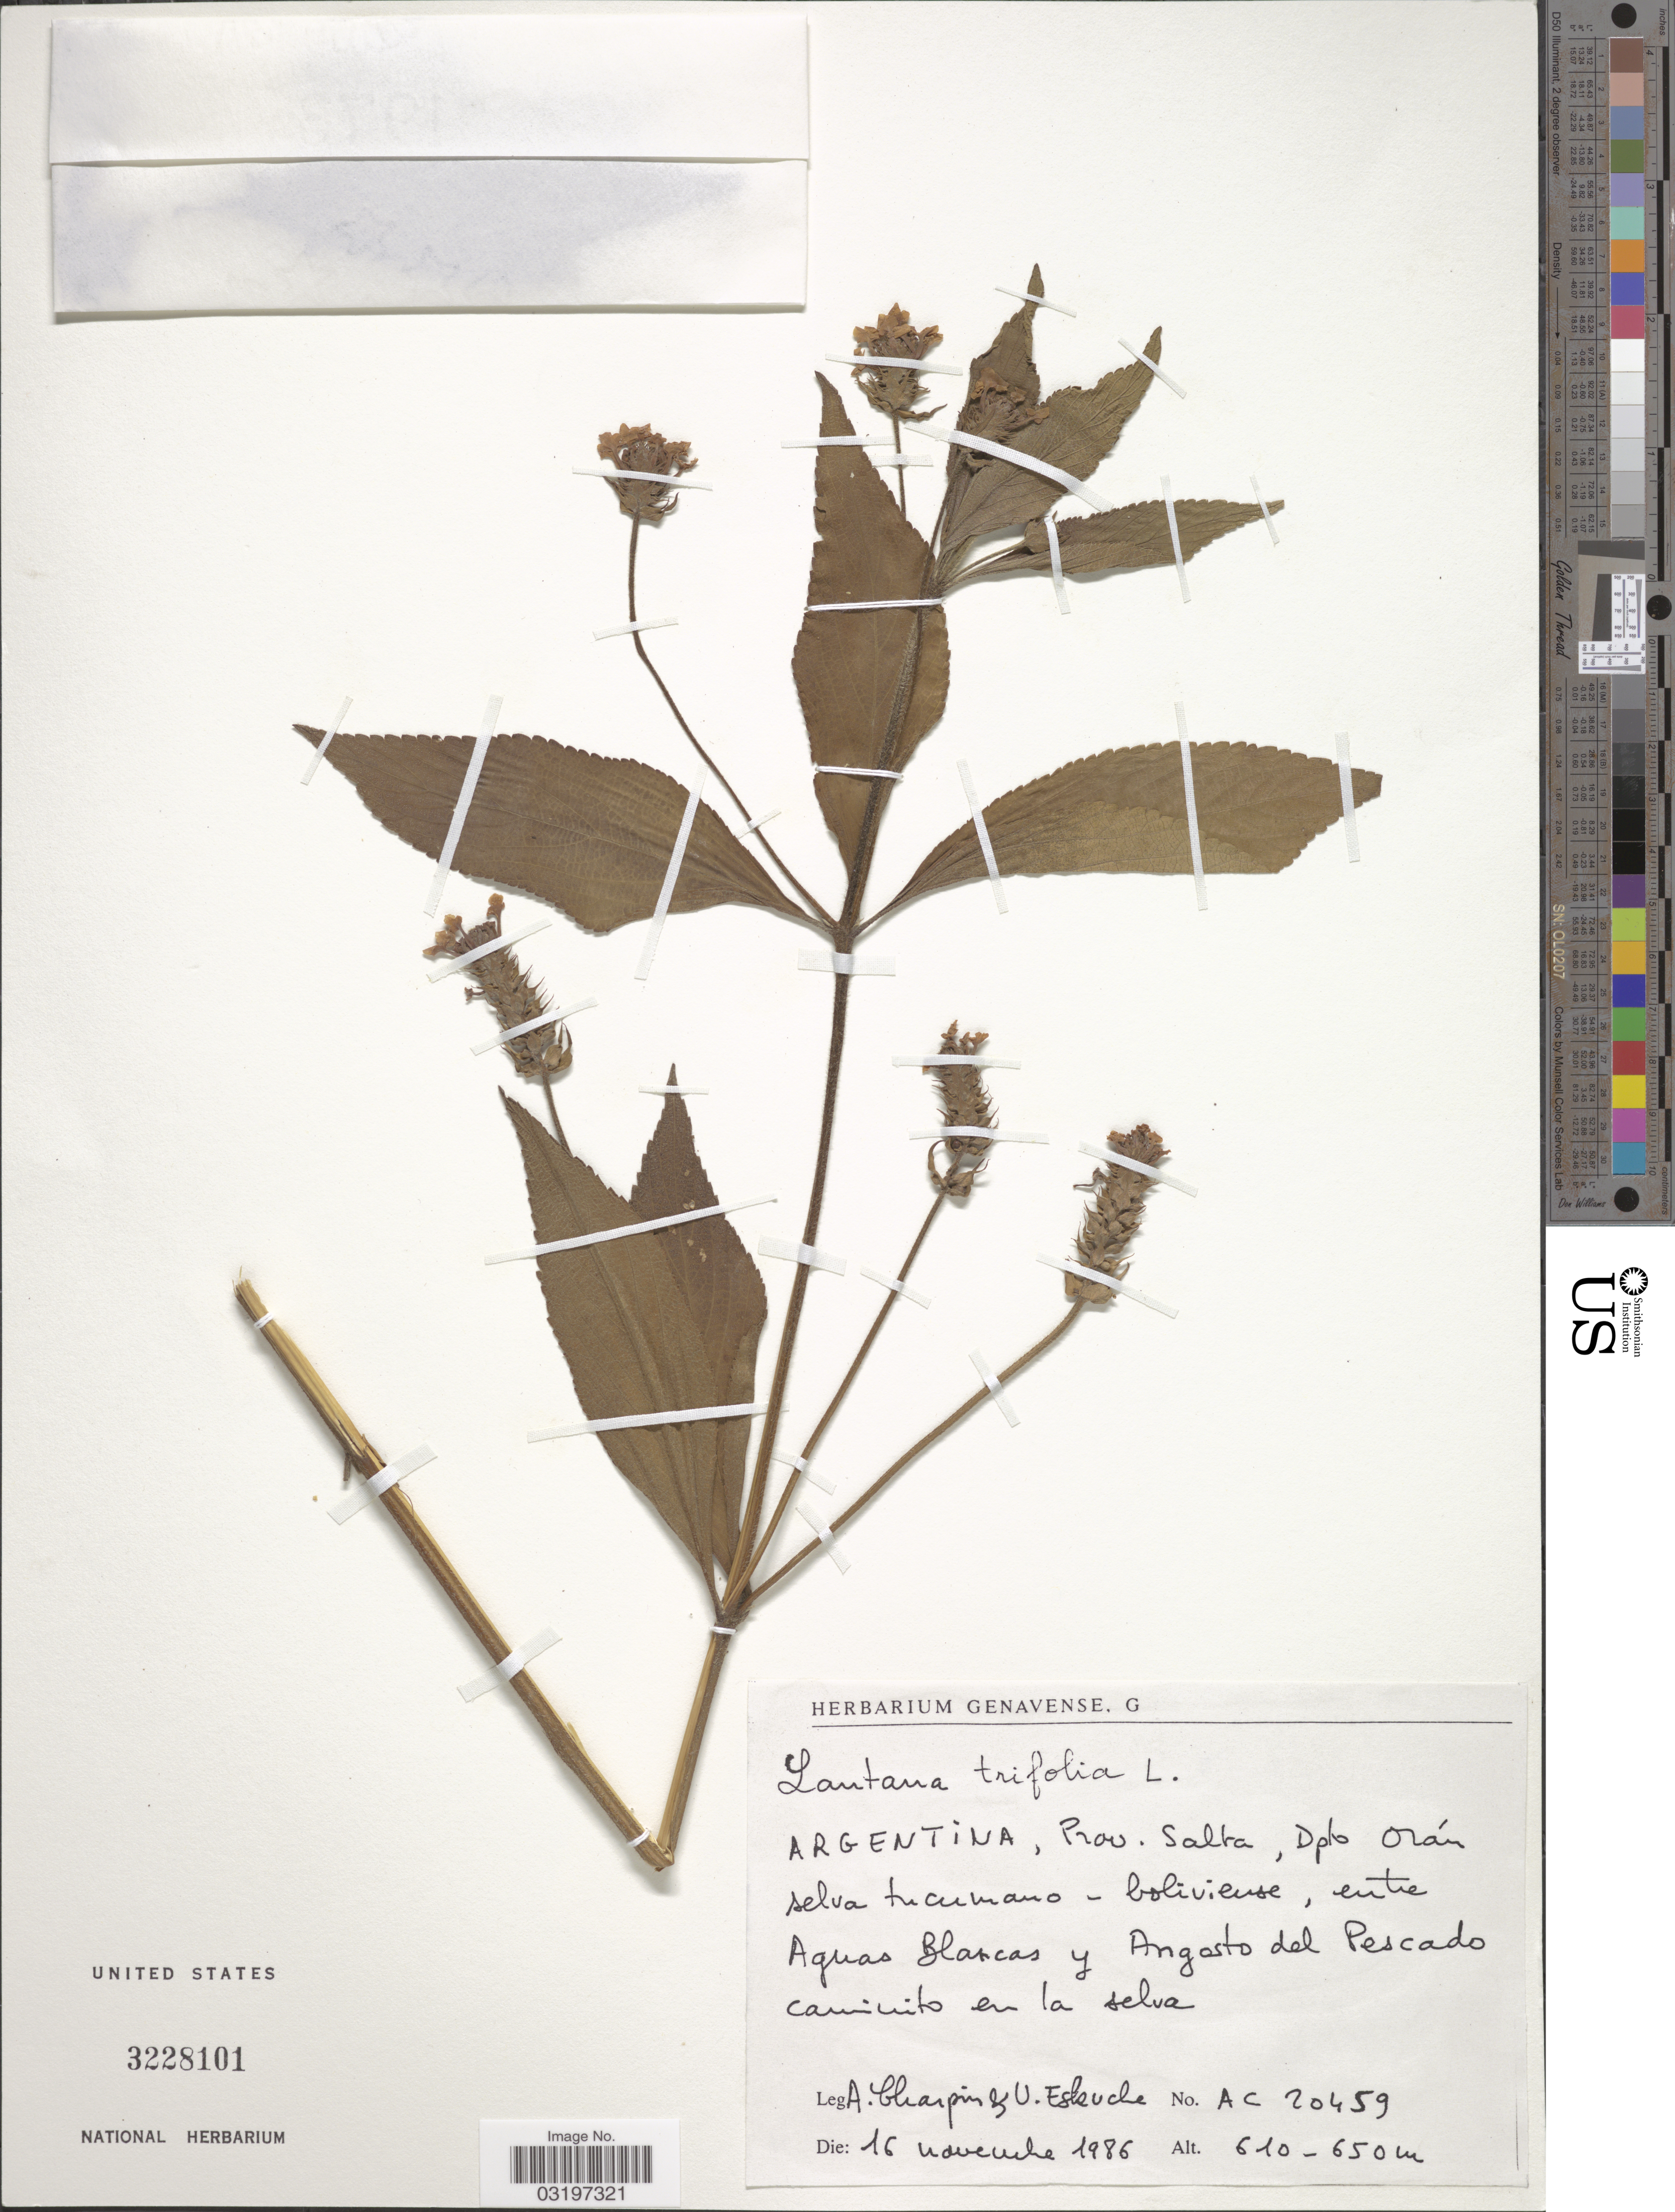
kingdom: Plantae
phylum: Tracheophyta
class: Magnoliopsida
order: Lamiales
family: Verbenaceae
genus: Lantana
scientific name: Lantana trifolia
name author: L.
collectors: A. Charpin & U. Eskuche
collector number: AC20459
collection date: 1986-11-16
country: Argentina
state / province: Salta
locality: Dpto Orán. Entre Aguas Blancas y Angosto del Pescado.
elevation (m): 610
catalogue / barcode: US 3228101